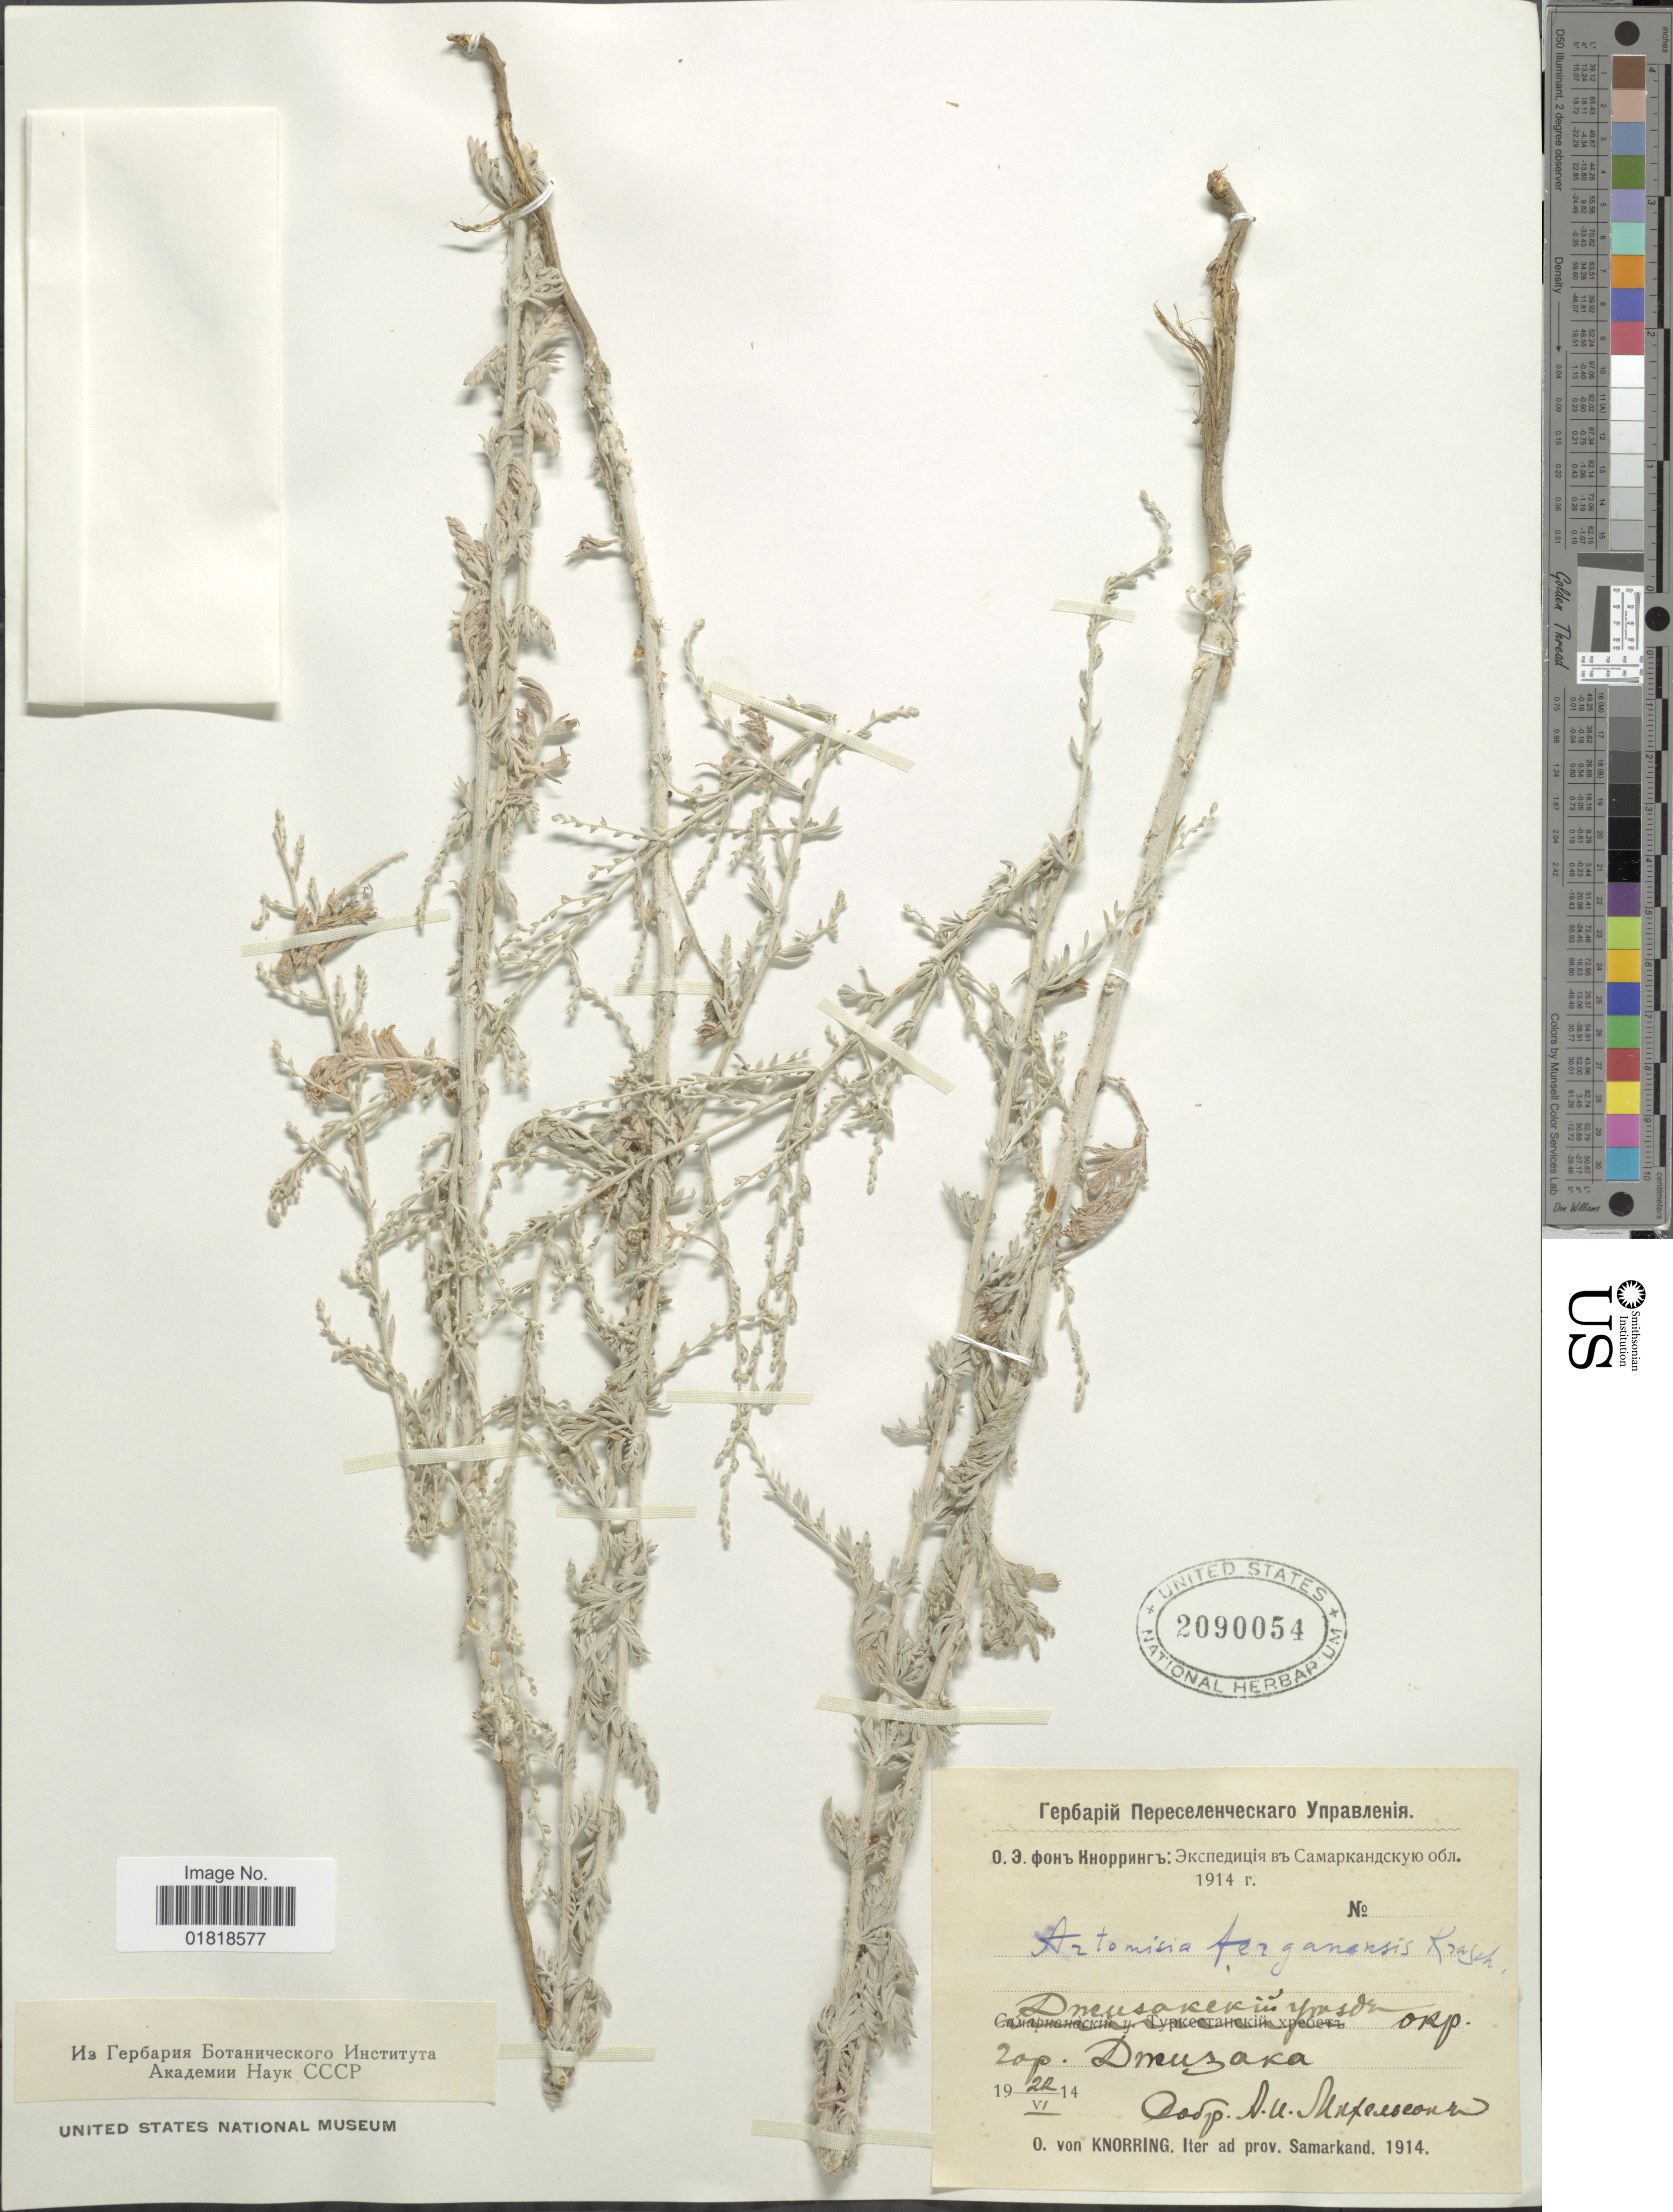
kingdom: Plantae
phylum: Tracheophyta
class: Magnoliopsida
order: Asterales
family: Asteraceae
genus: Artemisia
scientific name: Artemisia ferganensis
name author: Krasch. ex Poljakov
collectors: O. Knorring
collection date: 1914-06-22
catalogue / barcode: US 2090054